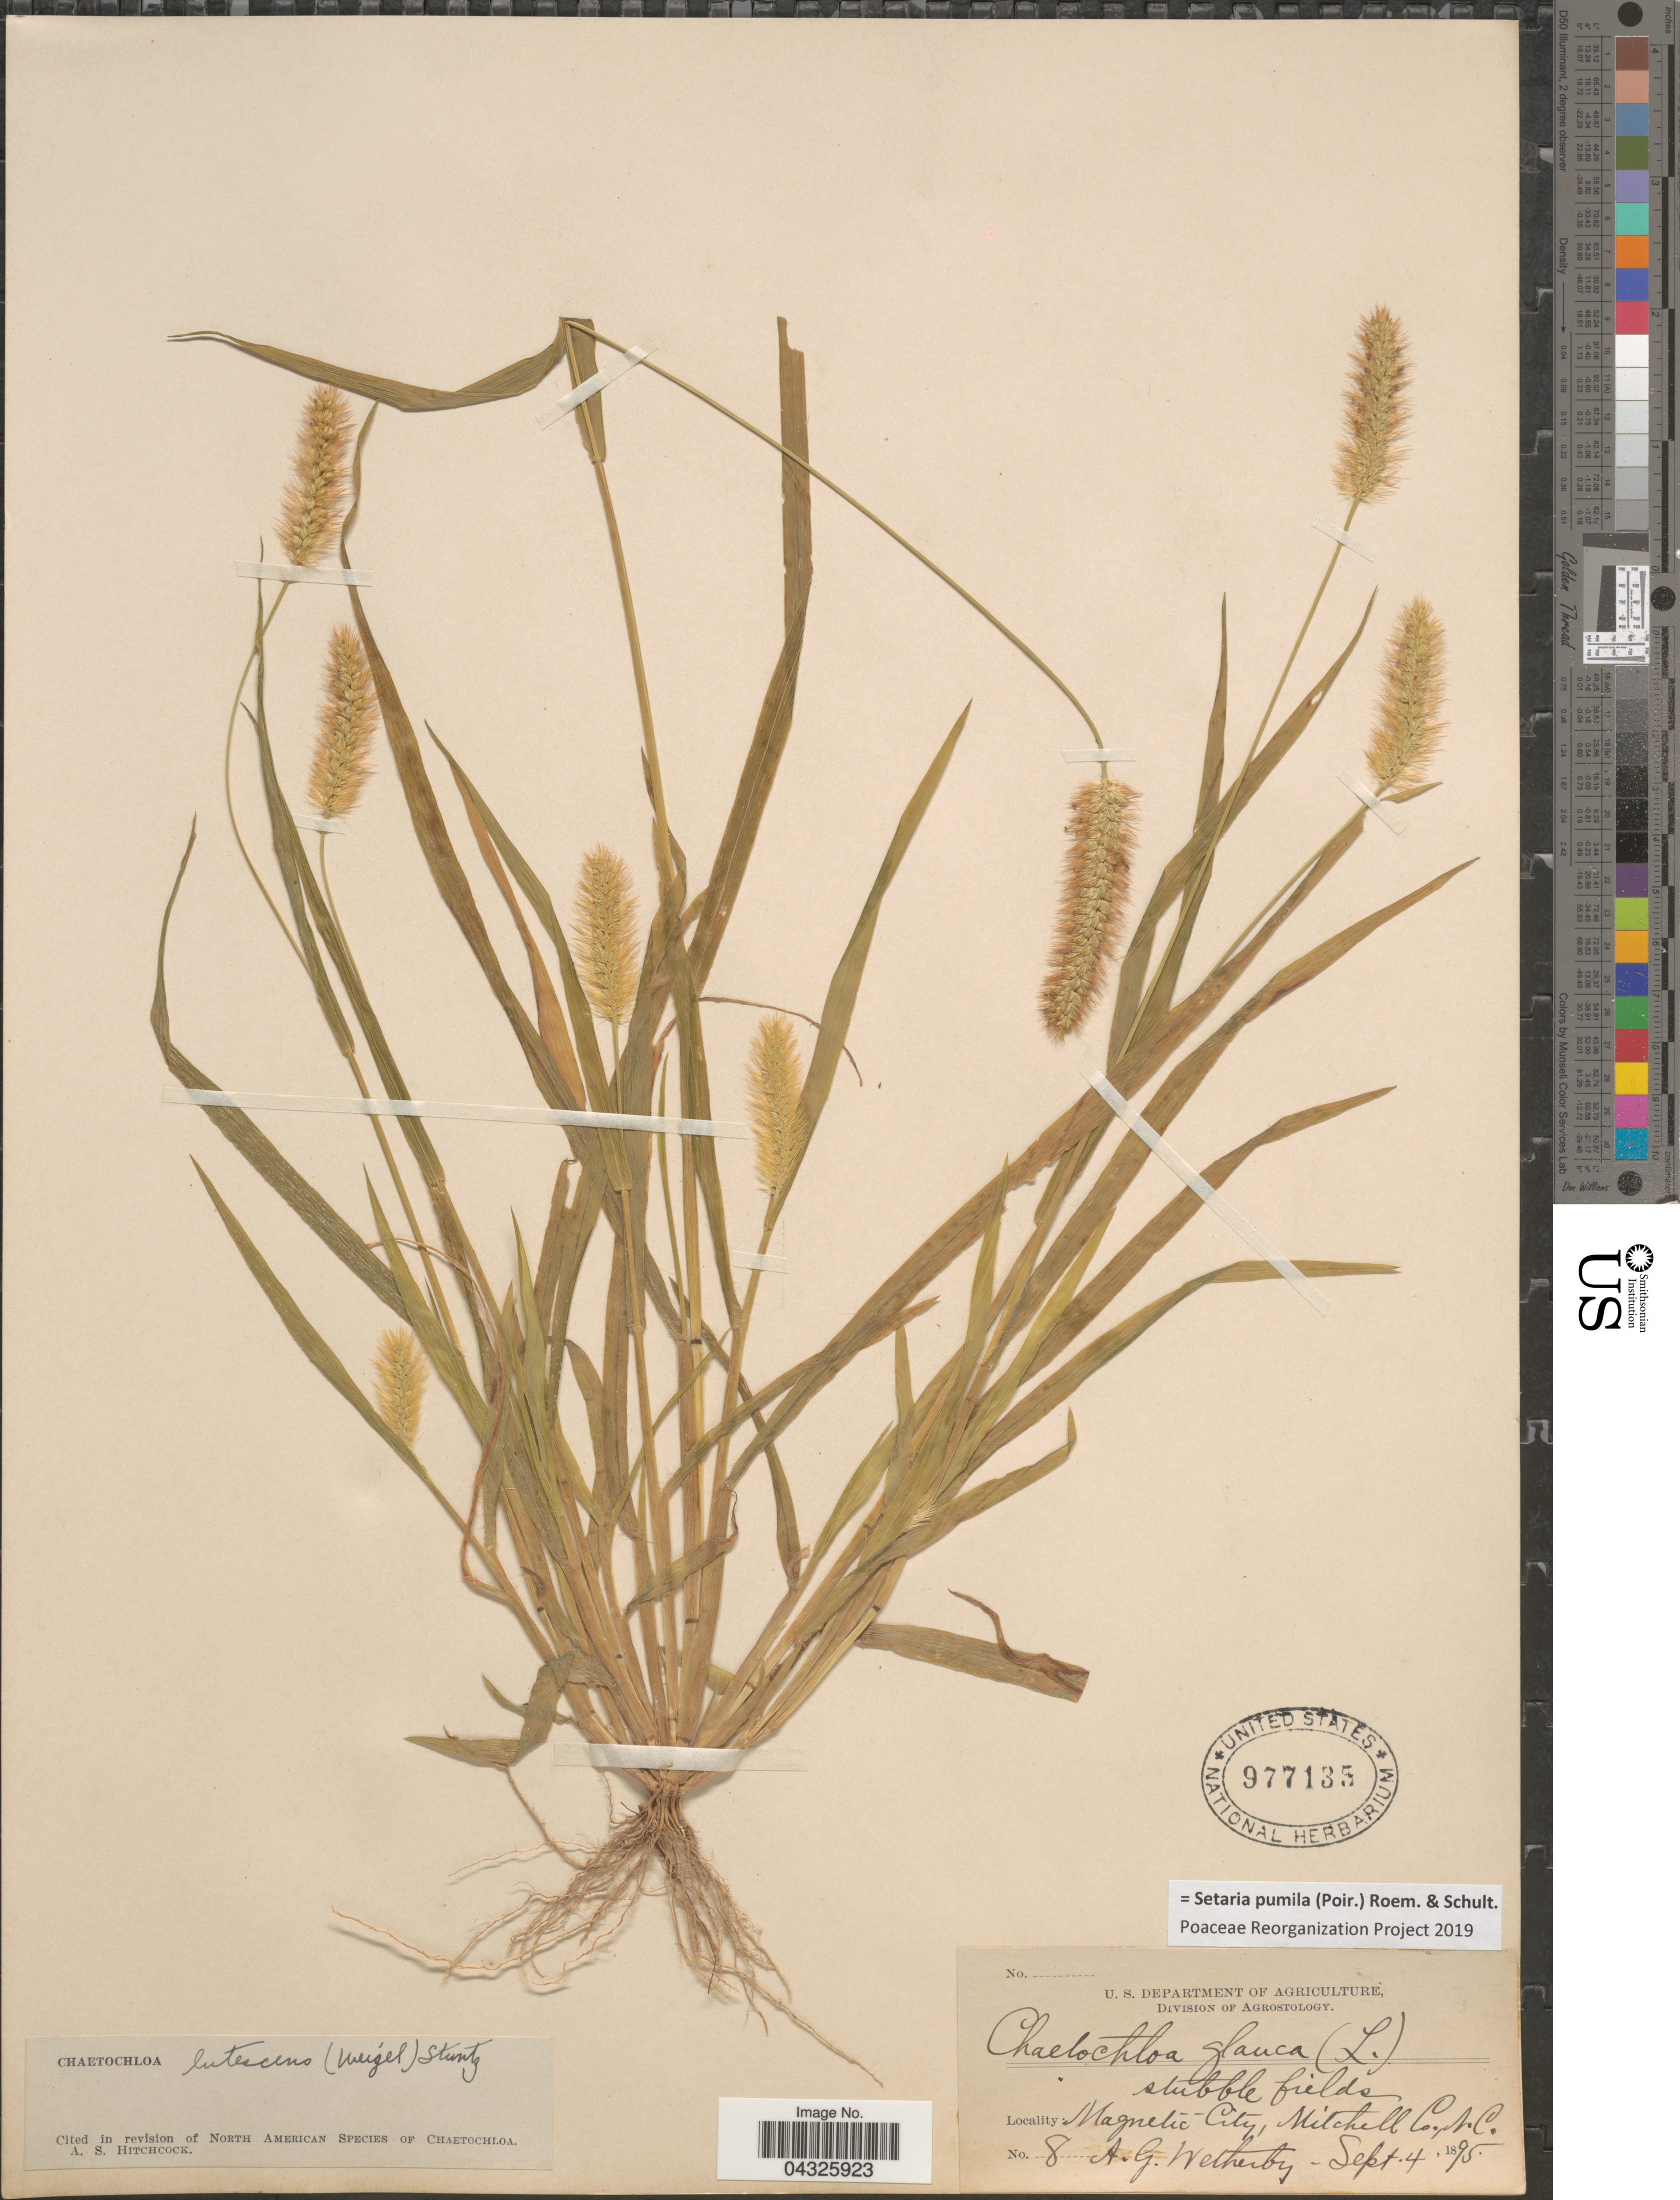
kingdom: Plantae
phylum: Tracheophyta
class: Liliopsida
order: Poales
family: Poaceae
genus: Setaria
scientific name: Setaria pumila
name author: (Poir.) Roem. & Schult.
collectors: A. Wetherby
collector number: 8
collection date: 1895-09-04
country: United States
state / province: North Carolina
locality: Magnetic City, Mitchell Co.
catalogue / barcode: US 977135